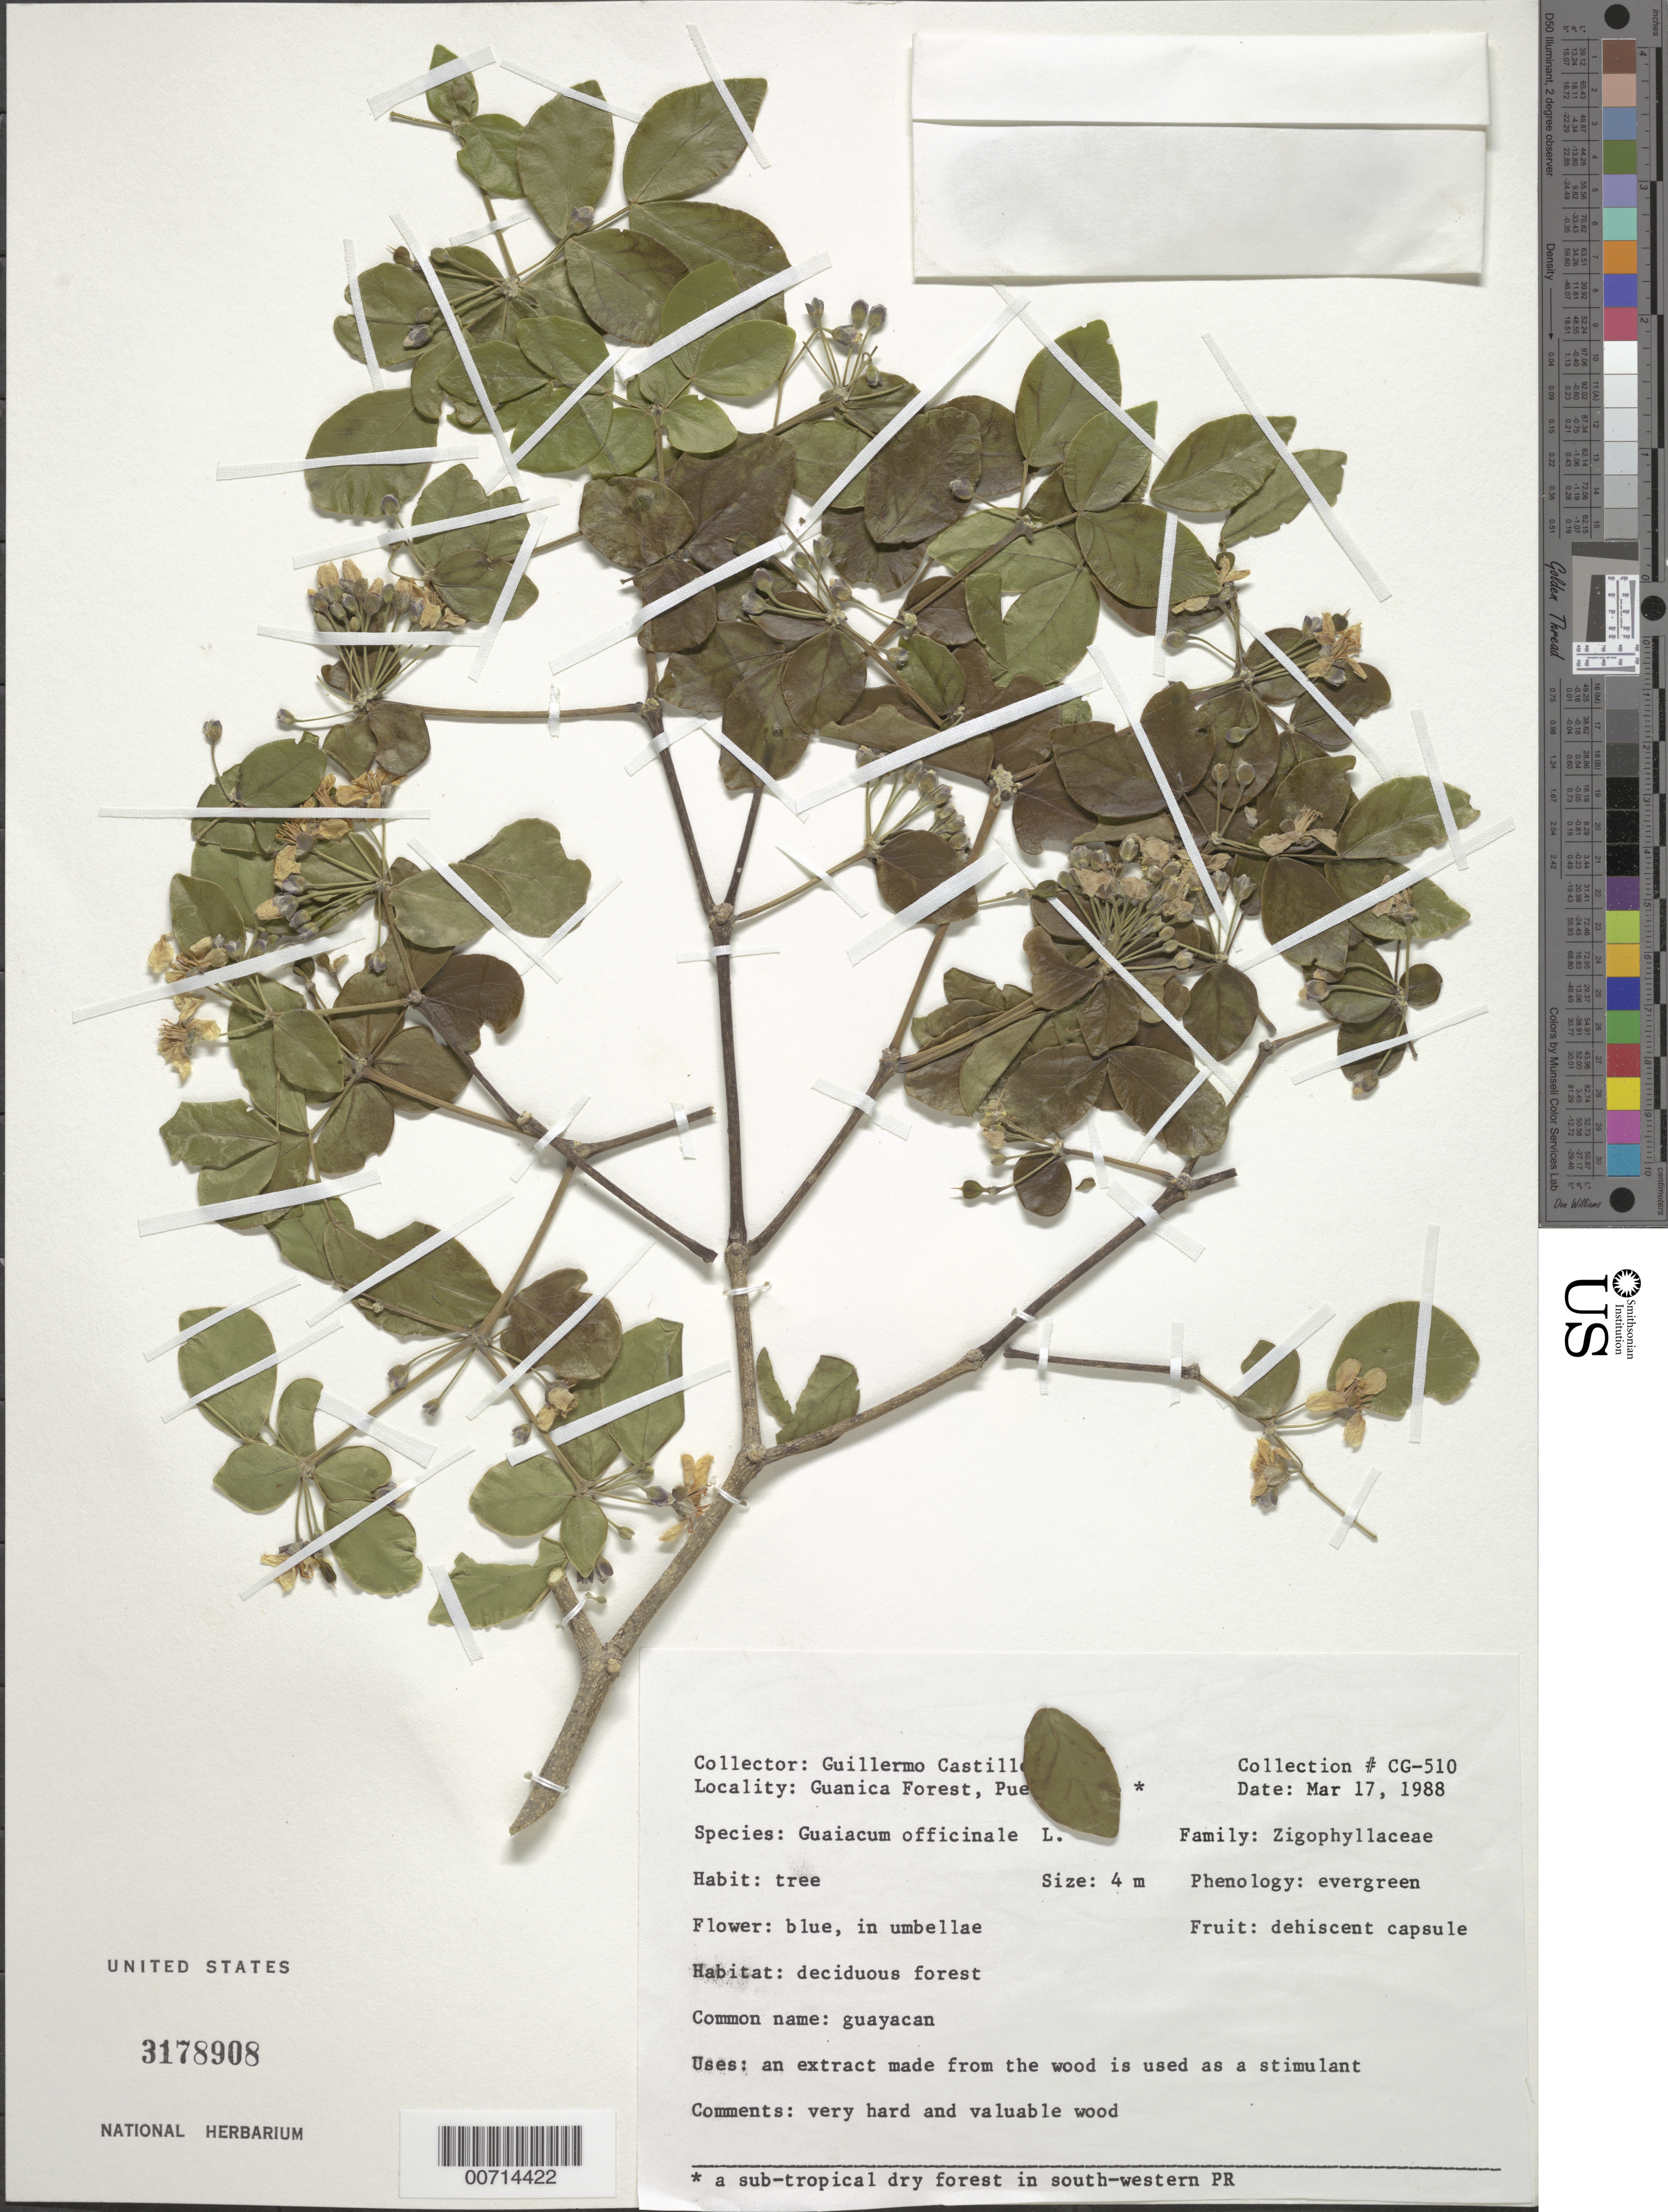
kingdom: Plantae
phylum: Tracheophyta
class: Magnoliopsida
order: Zygophyllales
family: Zygophyllaceae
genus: Guaiacum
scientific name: Guaiacum officinale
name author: L.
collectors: G. Castilleja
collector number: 510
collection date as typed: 17 Mar 1988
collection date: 1988-03-17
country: Puerto Rico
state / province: Guánica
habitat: Deciduous forest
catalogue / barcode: US 3178908